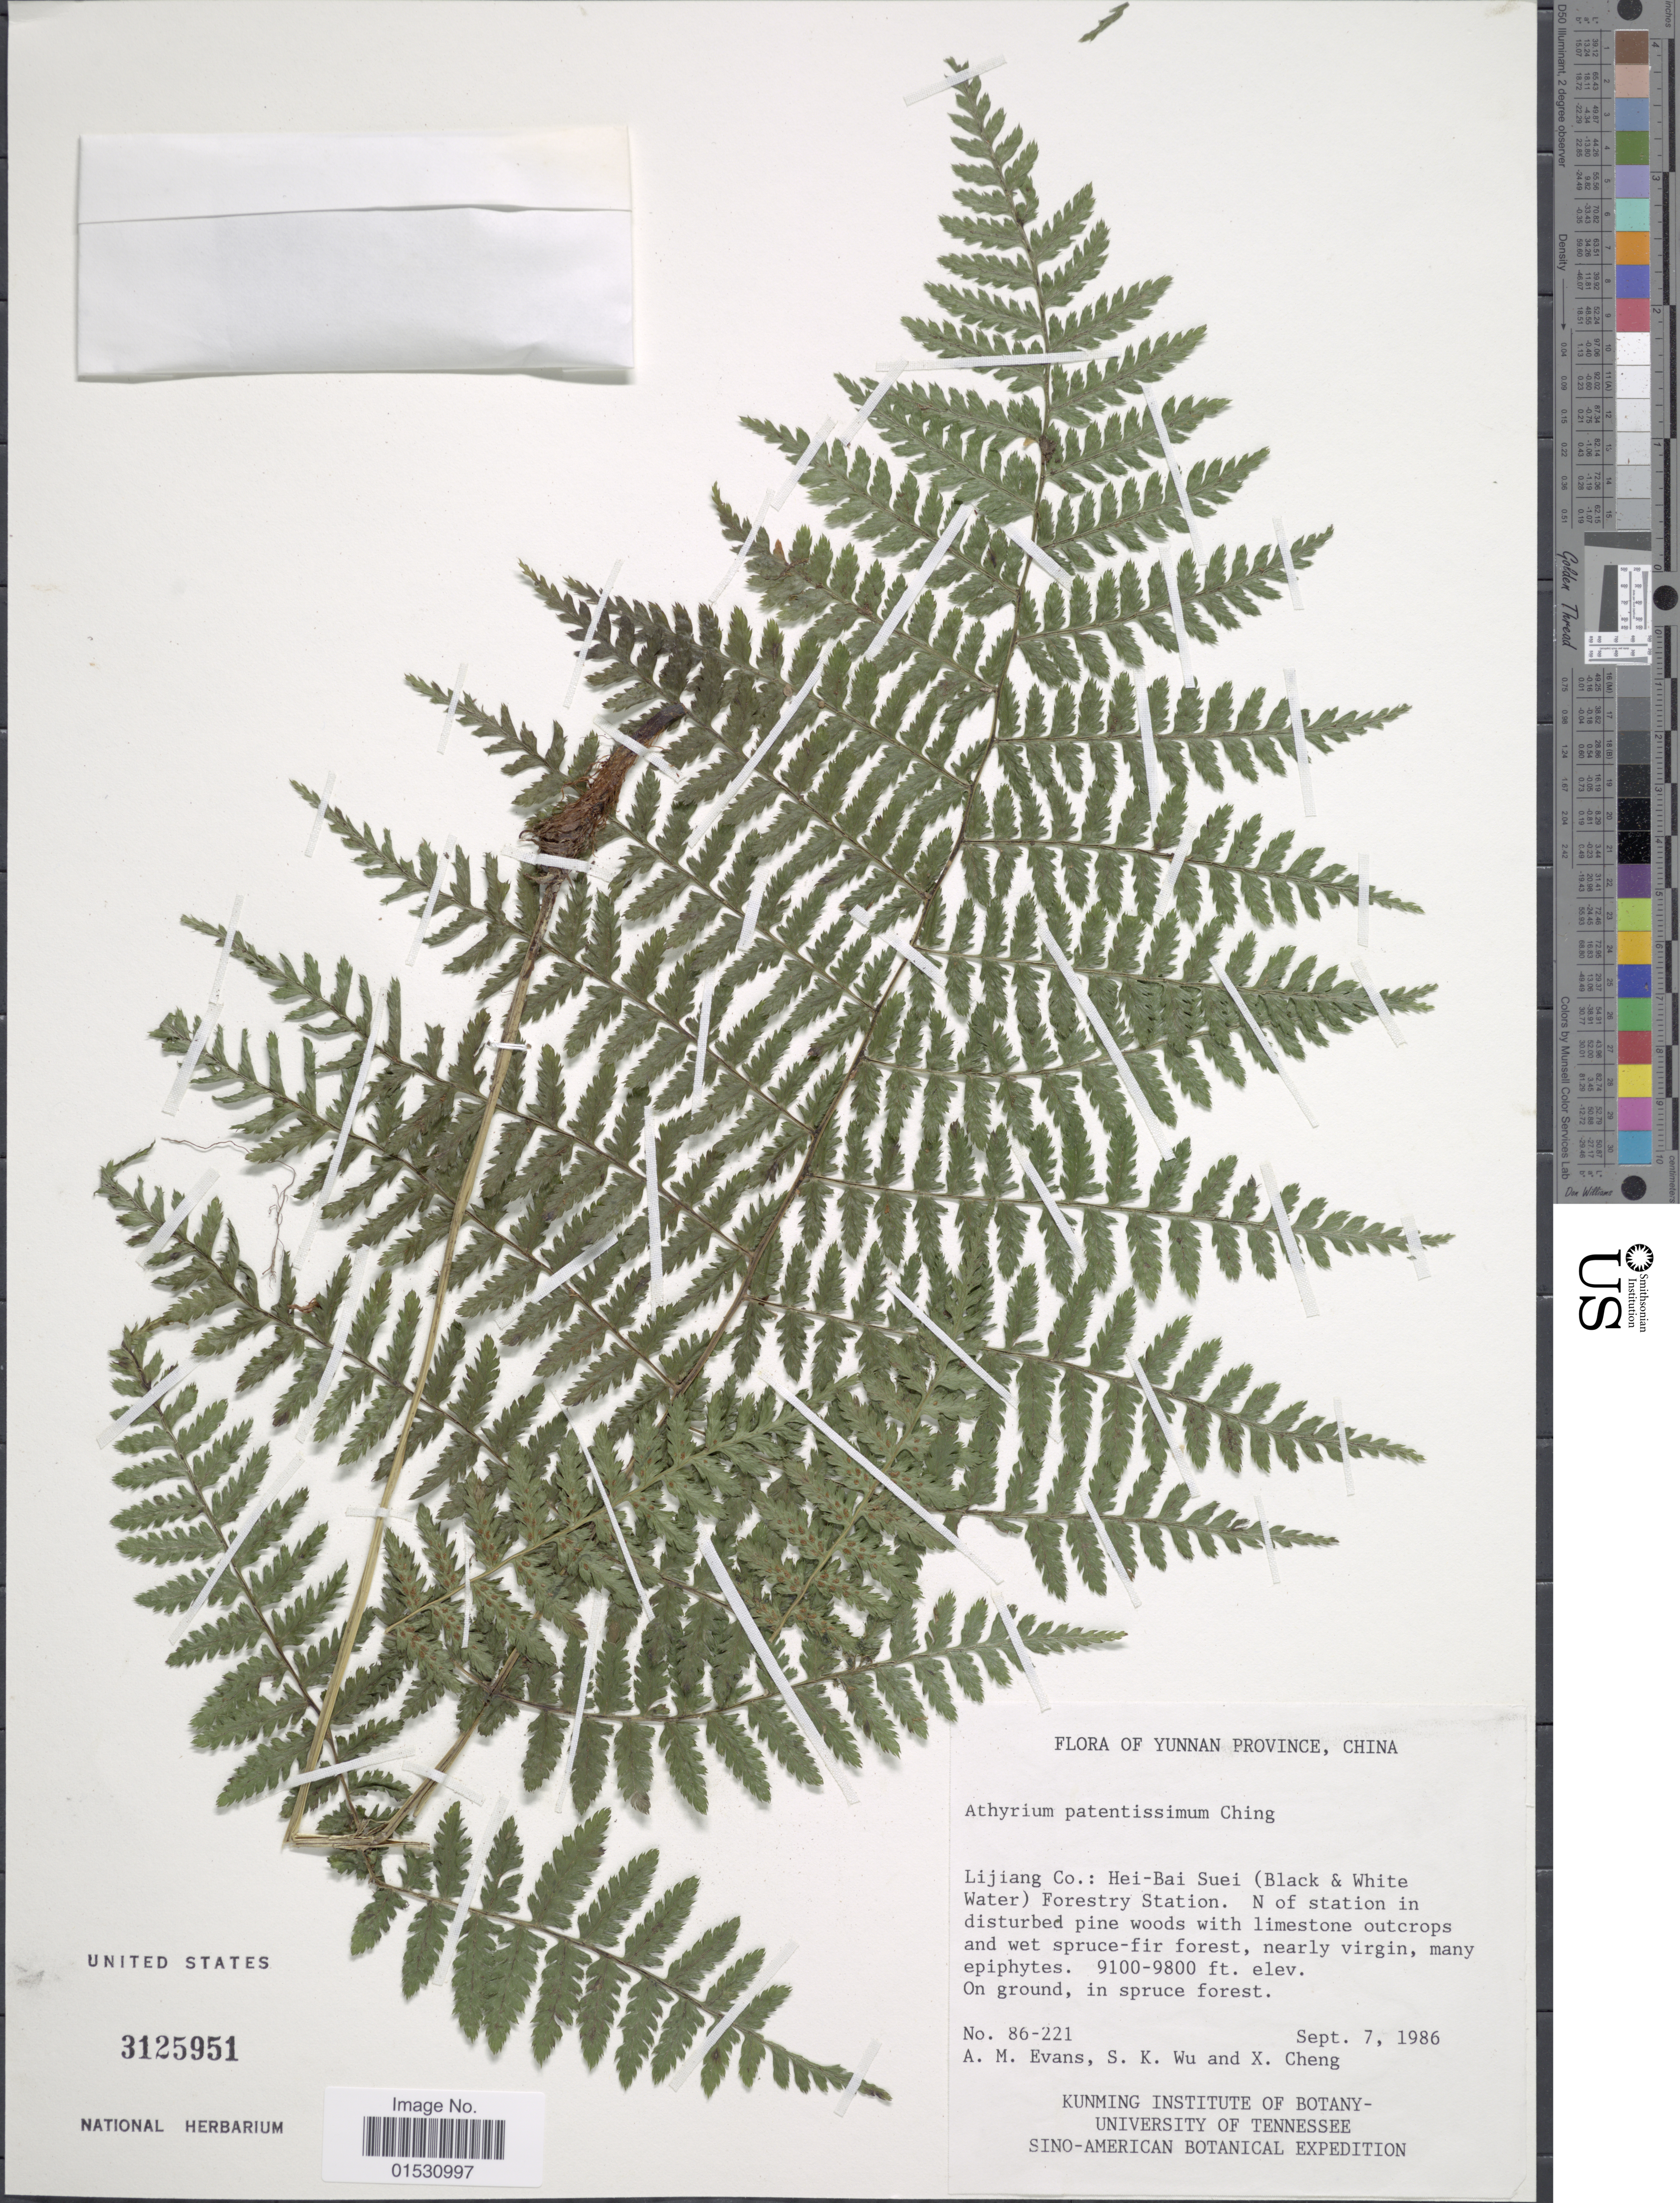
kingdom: Plantae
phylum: Tracheophyta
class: Polypodiopsida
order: Polypodiales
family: Athyriaceae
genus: Athyrium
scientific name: Athyrium patentissimum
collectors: A. M. Evans, S. K. Wu & X. Cheng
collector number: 86-221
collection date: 1986-09-07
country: China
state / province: Yunnan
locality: Yunnan Province. Lijiang Co.: Hei-Bai Suei (Black & White Water) Forestry Station. N of station.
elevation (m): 2774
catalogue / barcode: US 3125951